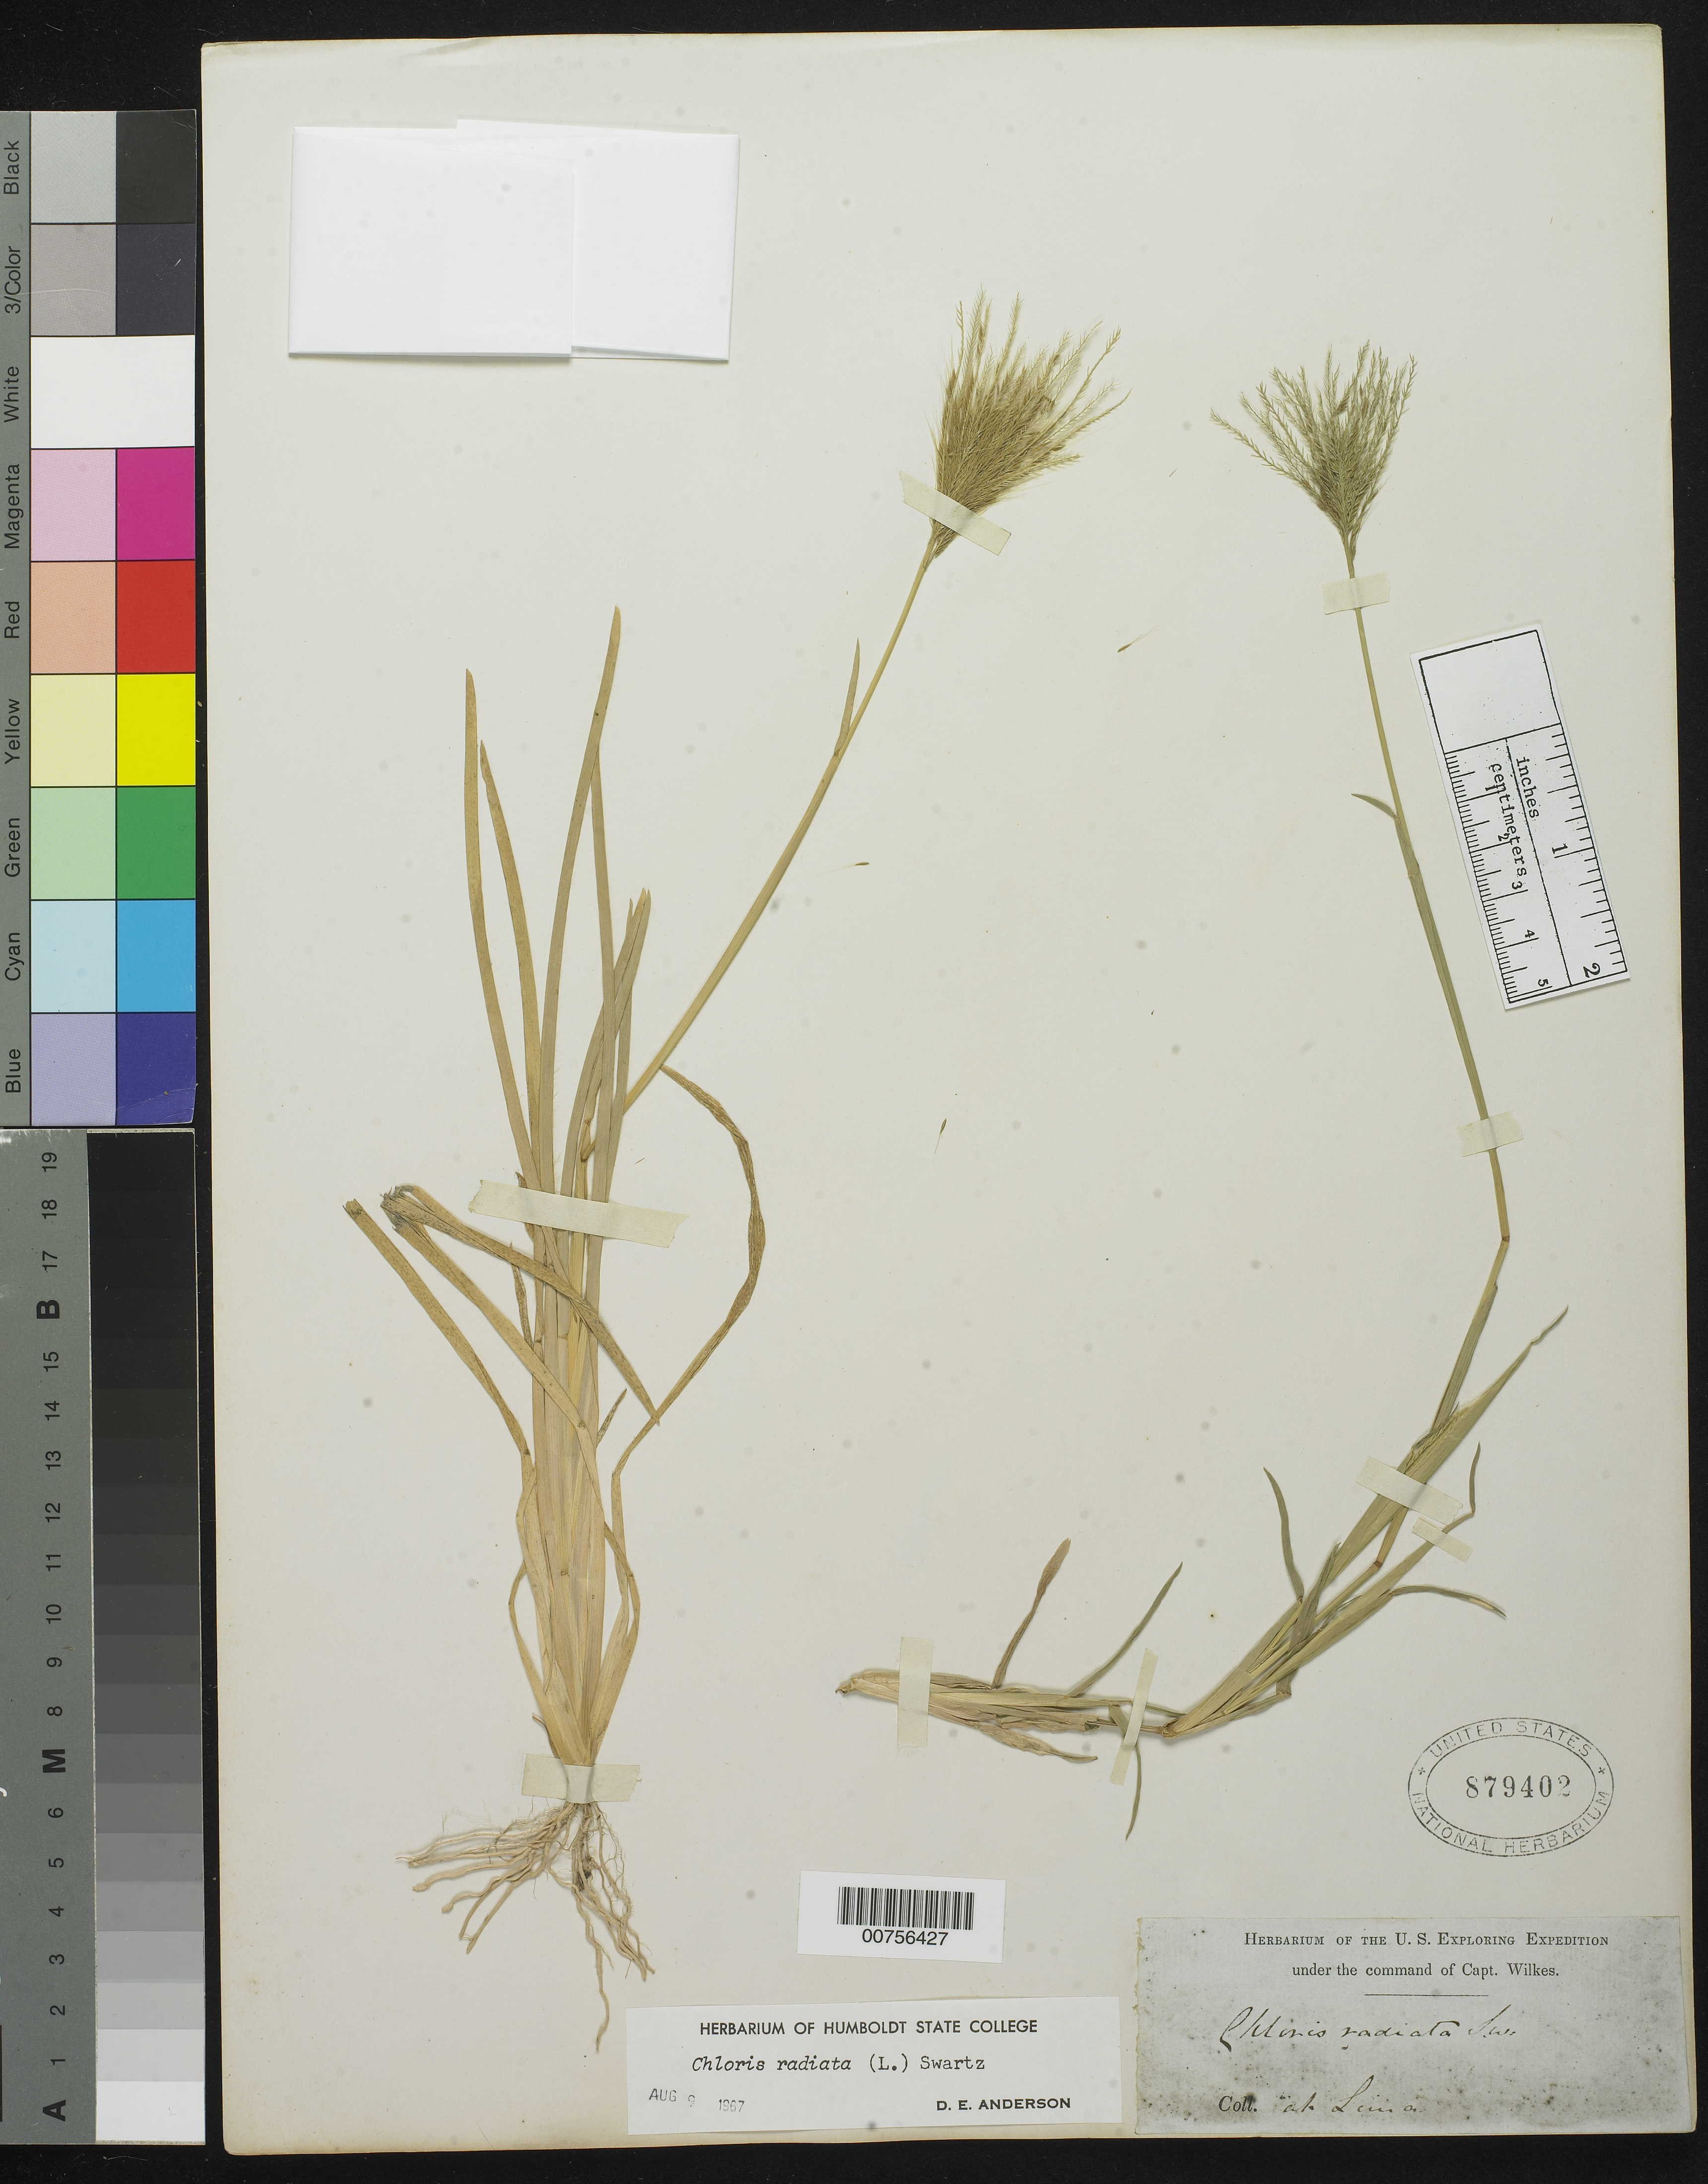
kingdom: Plantae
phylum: Tracheophyta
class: Liliopsida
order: Poales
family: Poaceae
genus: Chloris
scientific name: Chloris radiata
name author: (L.) Sw.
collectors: Wilkes Explor. Exped.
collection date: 1838/1842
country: Peru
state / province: Lima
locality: at Lima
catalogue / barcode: US 879402